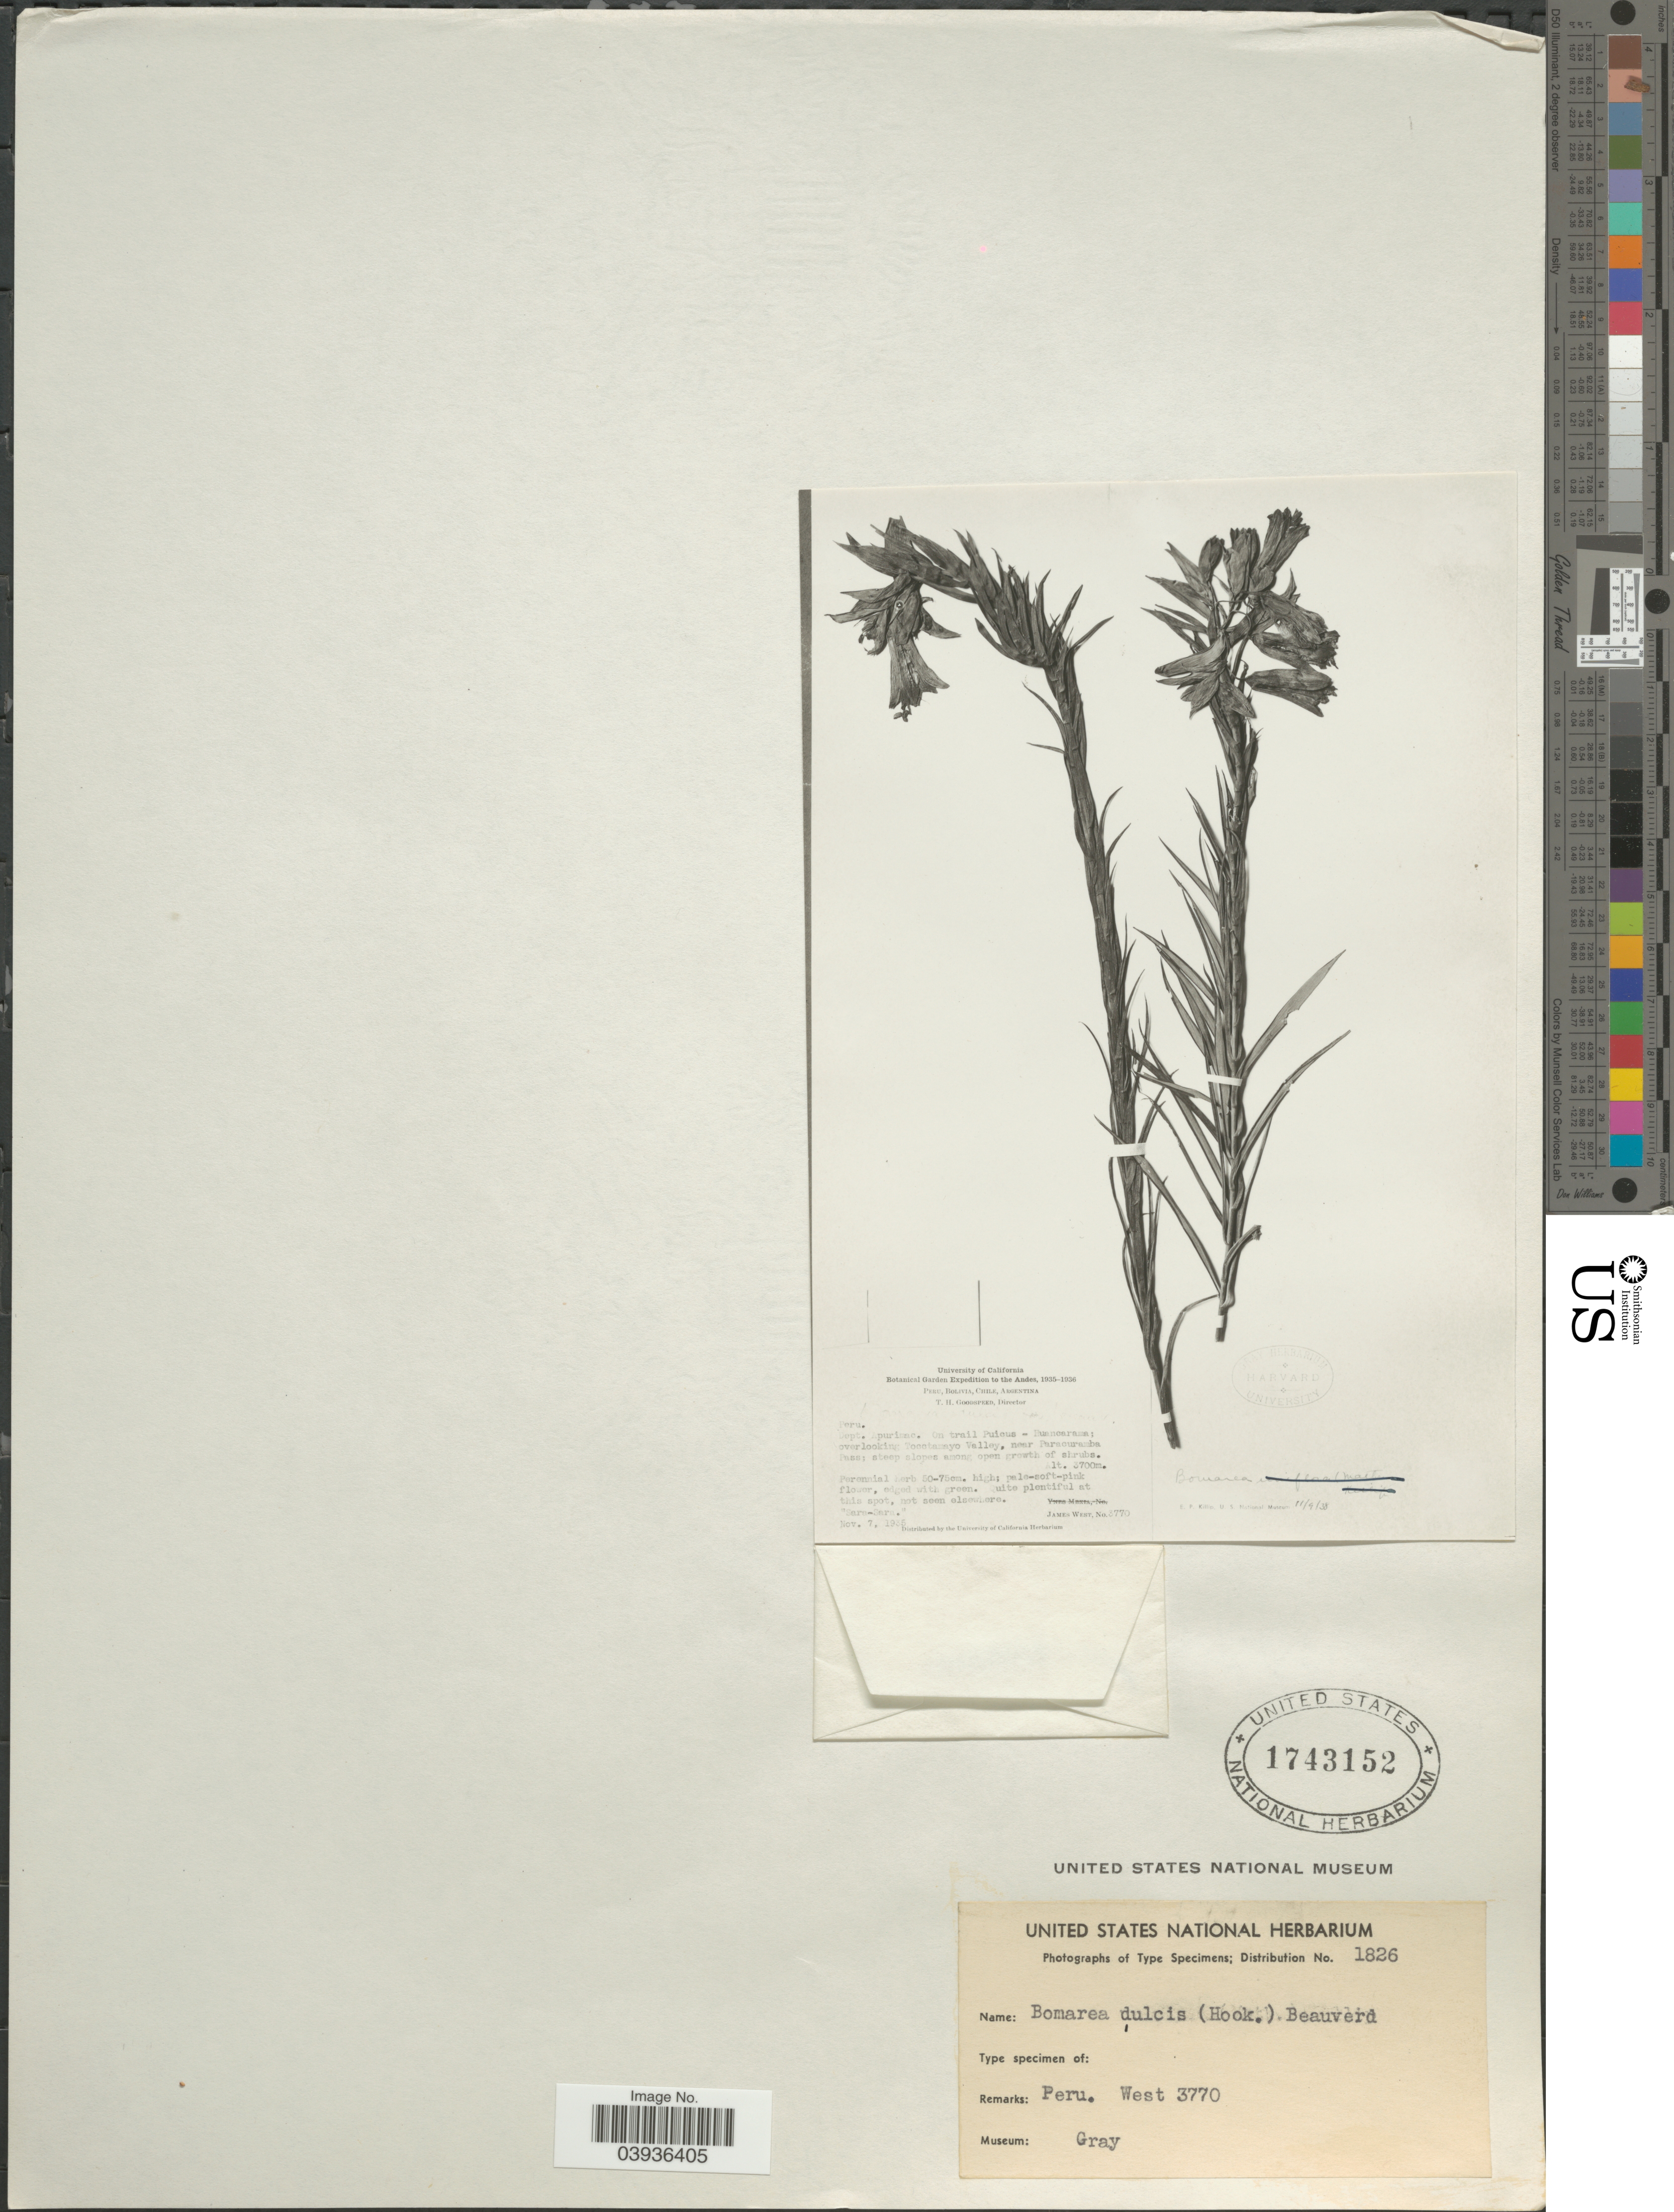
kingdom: Plantae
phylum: Tracheophyta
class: Liliopsida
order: Liliales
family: Alstroemeriaceae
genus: Bomarea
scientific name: Bomarea dulcis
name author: (Hook.) Beauverd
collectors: J. West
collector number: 3770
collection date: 1935-11-07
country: Peru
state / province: Apurímac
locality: Andes. Dept. Apurimac. On trail Puicus - Huancarama; overlooking Tocatamayo Valley, near Paracuramba Pass.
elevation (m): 3700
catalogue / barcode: US 1743152